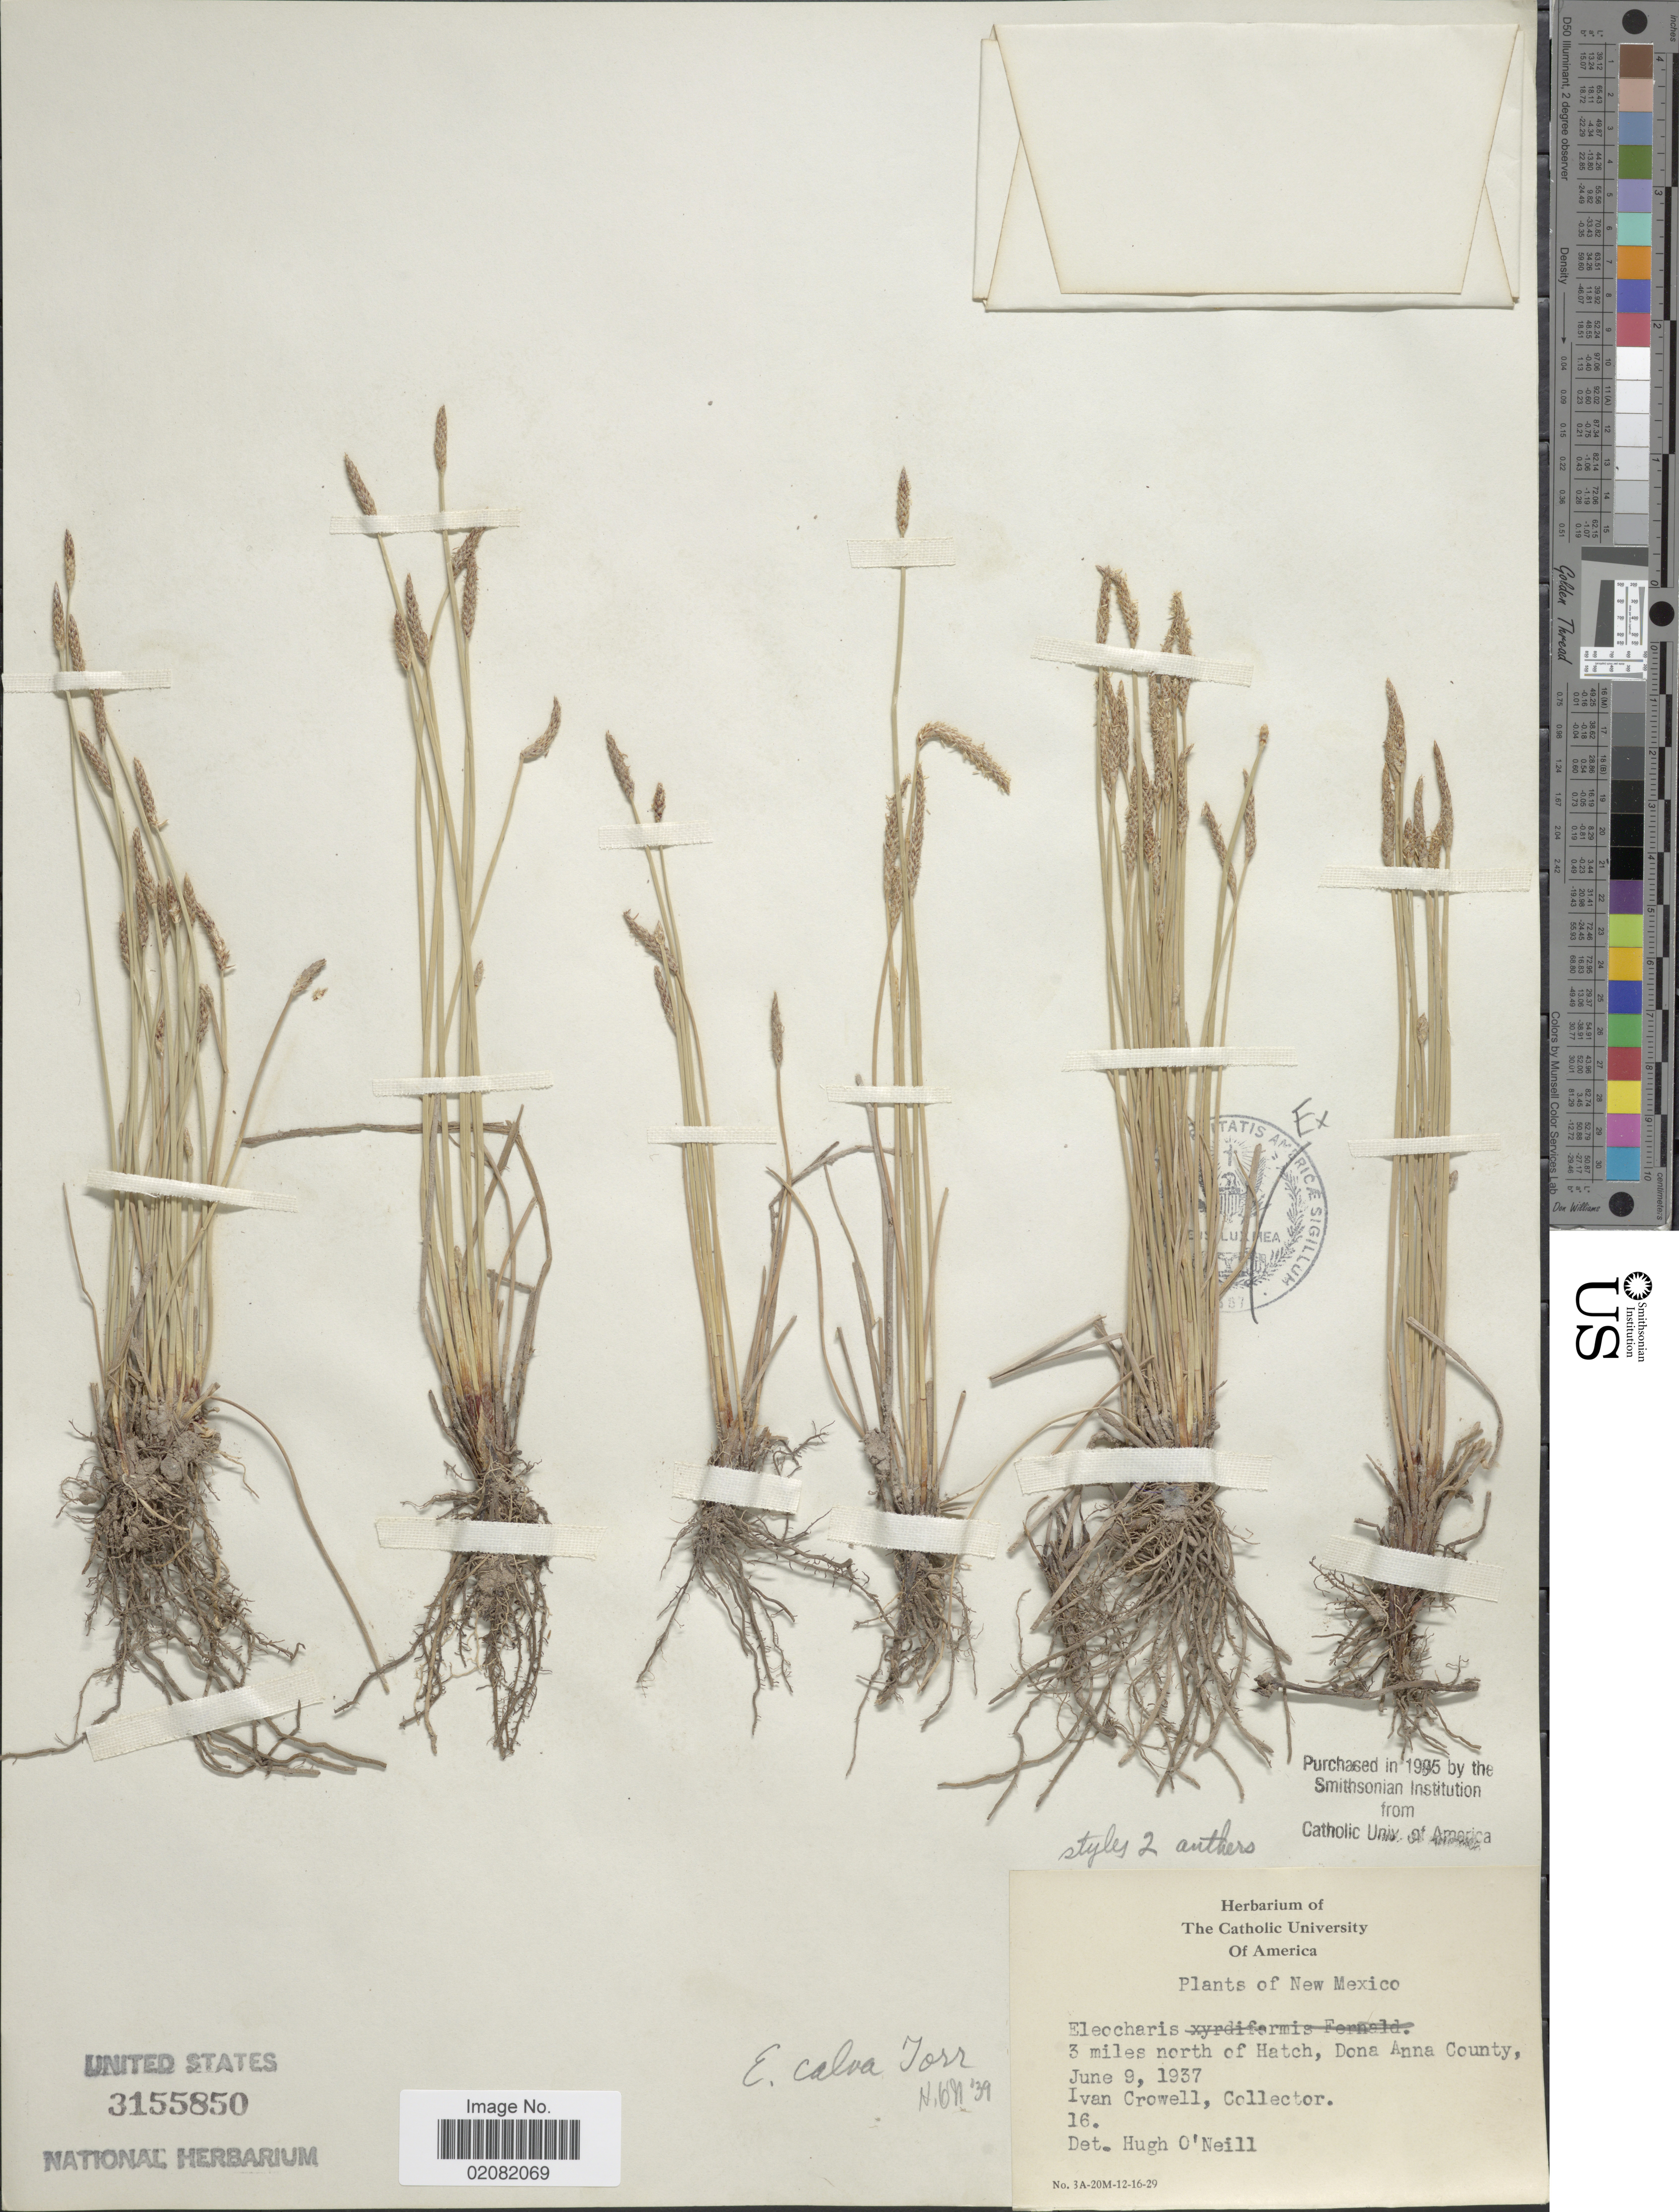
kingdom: Plantae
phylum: Tracheophyta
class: Liliopsida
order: Poales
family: Cyperaceae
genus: Eleocharis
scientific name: Eleocharis erythropoda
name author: Steud.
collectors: I. Crowell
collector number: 16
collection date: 1937-06-09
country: United States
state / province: New Mexico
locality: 3 miles north of Hatch, Dona Ana County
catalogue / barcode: US 3155850